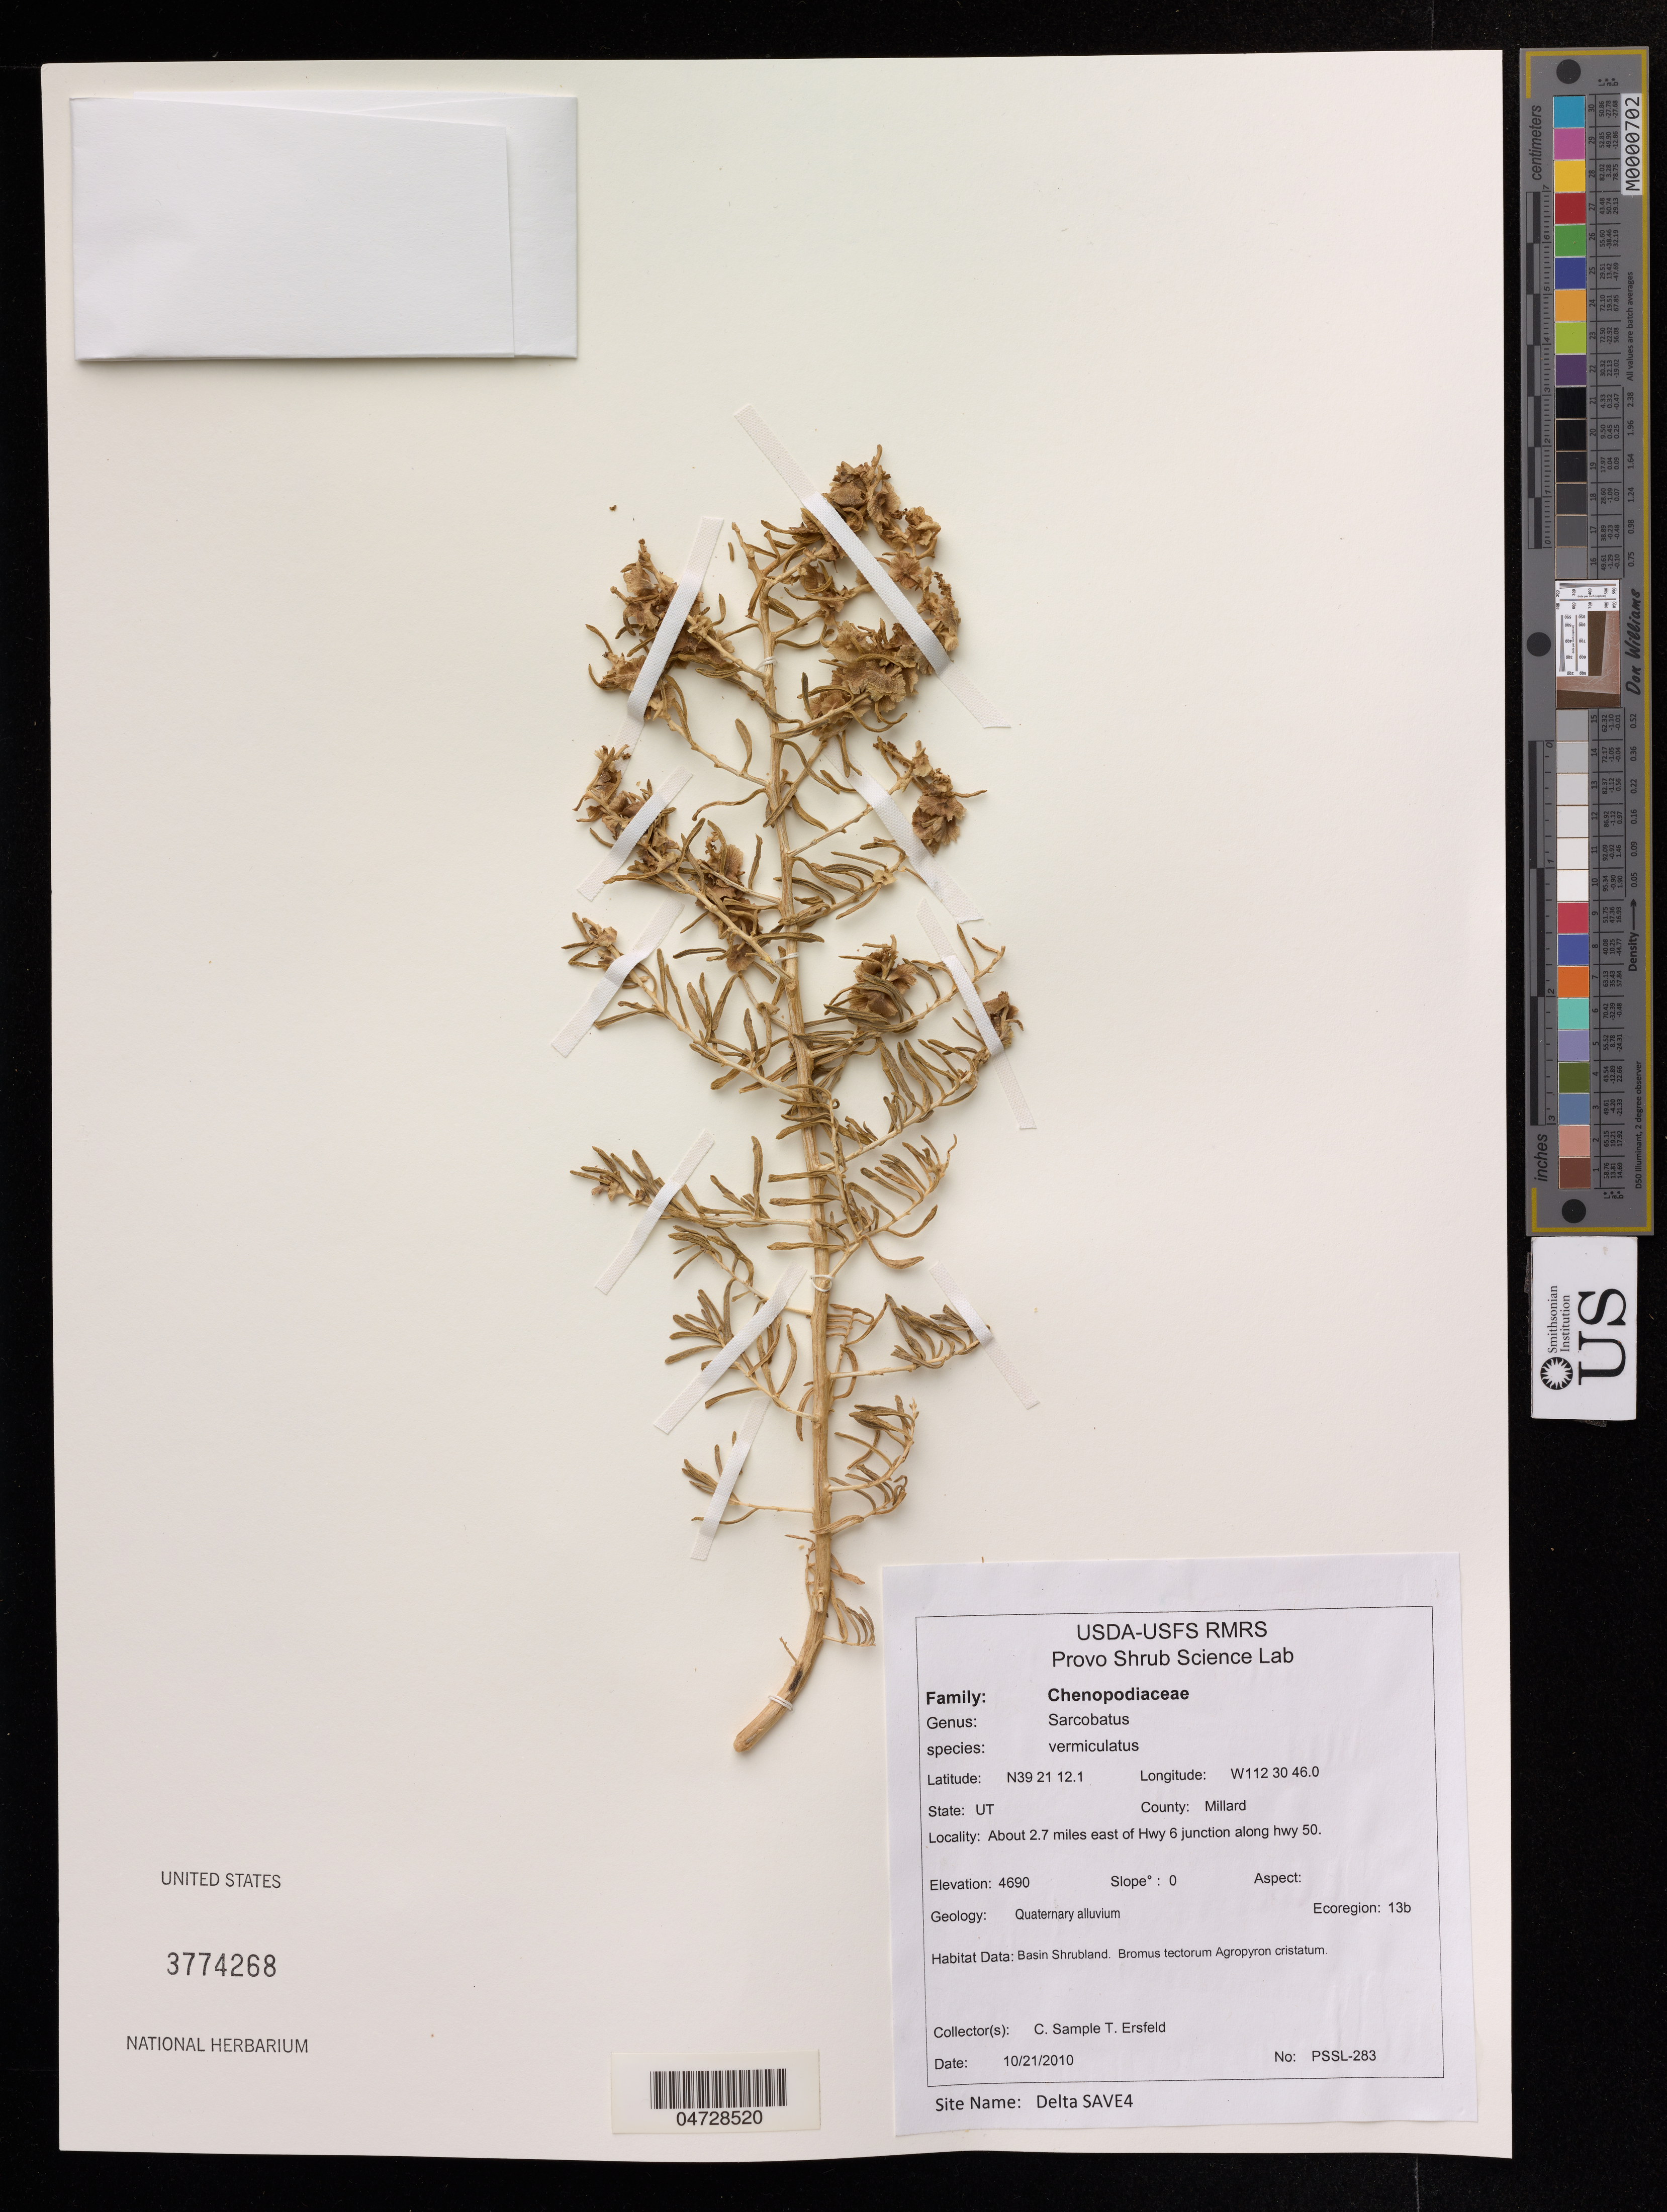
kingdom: Plantae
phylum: Tracheophyta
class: Magnoliopsida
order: Caryophyllales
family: Sarcobataceae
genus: Sarcobatus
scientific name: Sarcobatus vermiculatus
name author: (Hook.) Torr.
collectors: C. Sample & T. Ersfeld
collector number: PSSL-283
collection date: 2010-10-21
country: United States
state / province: Utah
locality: County: Millard. About 2.7 miles east of Hwy 6 junction along hwy 50.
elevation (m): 1430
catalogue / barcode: US 3774268